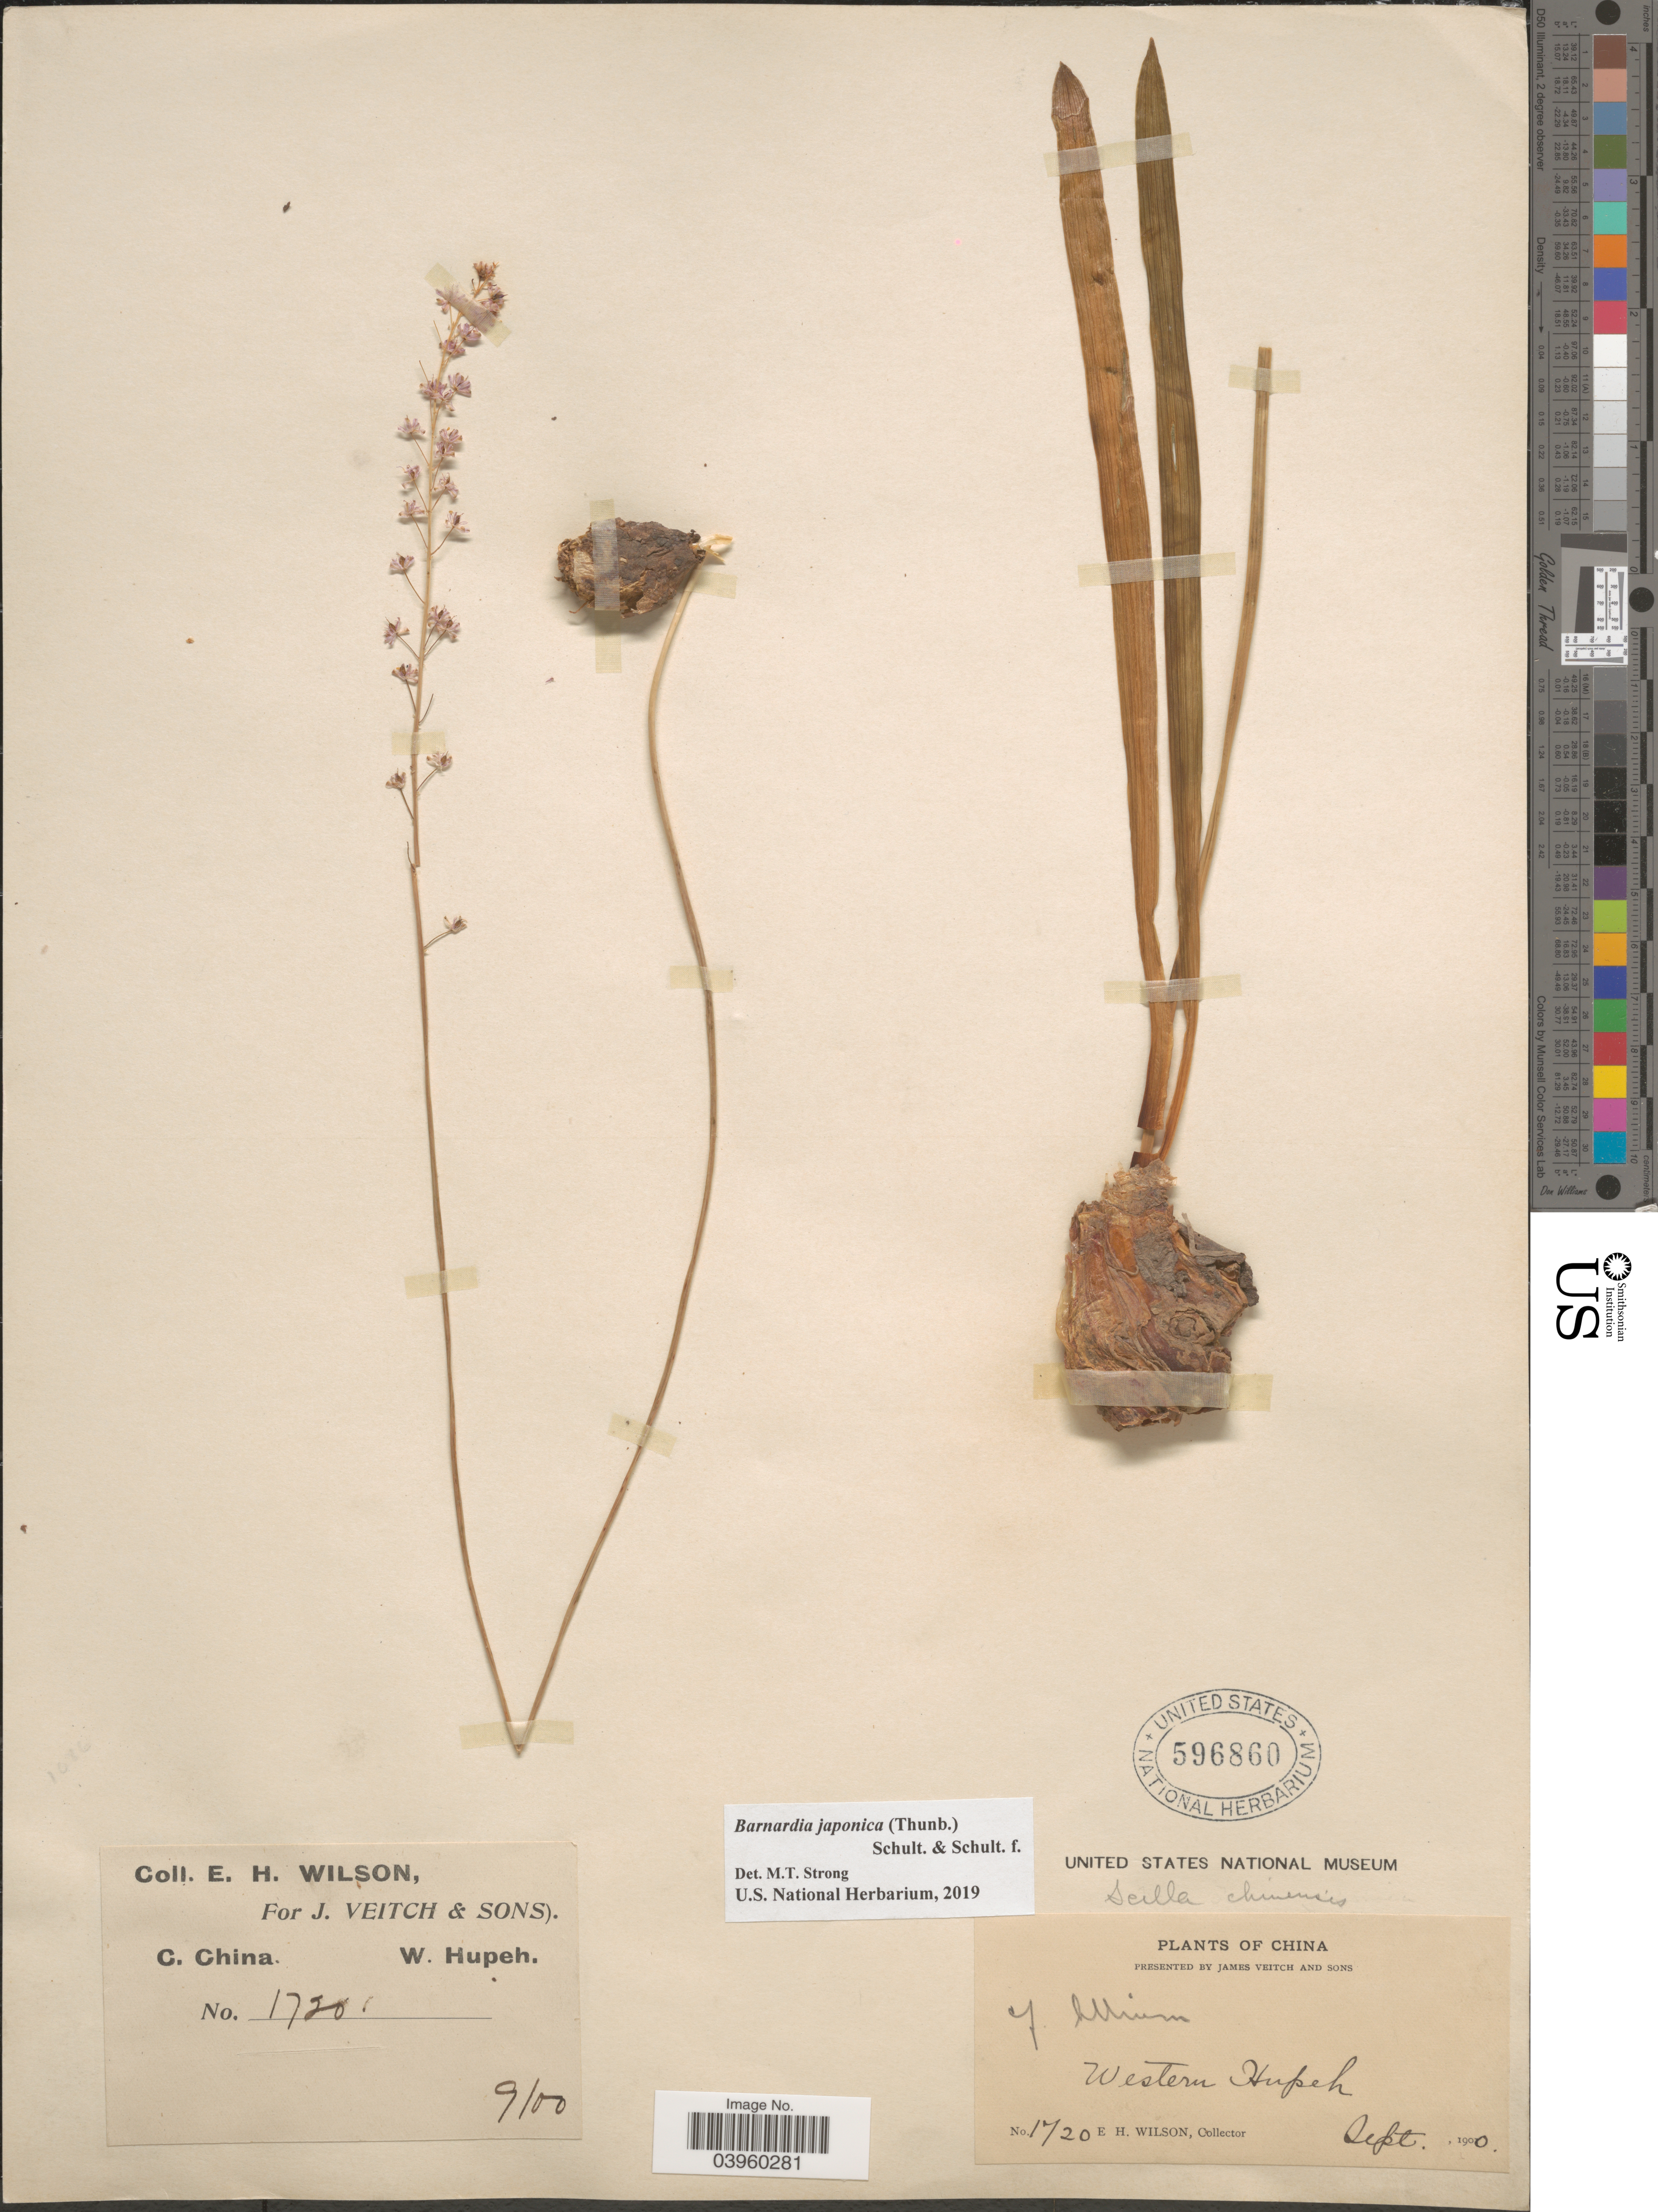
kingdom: Plantae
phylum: Tracheophyta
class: Liliopsida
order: Asparagales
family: Asparagaceae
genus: Barnardia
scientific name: Barnardia japonica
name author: (Thunb.) Schult. & Schult. f.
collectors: E. Wilson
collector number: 1720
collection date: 1900-09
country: China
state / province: Hubei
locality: C. China. W. Hupeh. Western Hupeh.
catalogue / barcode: US 596860